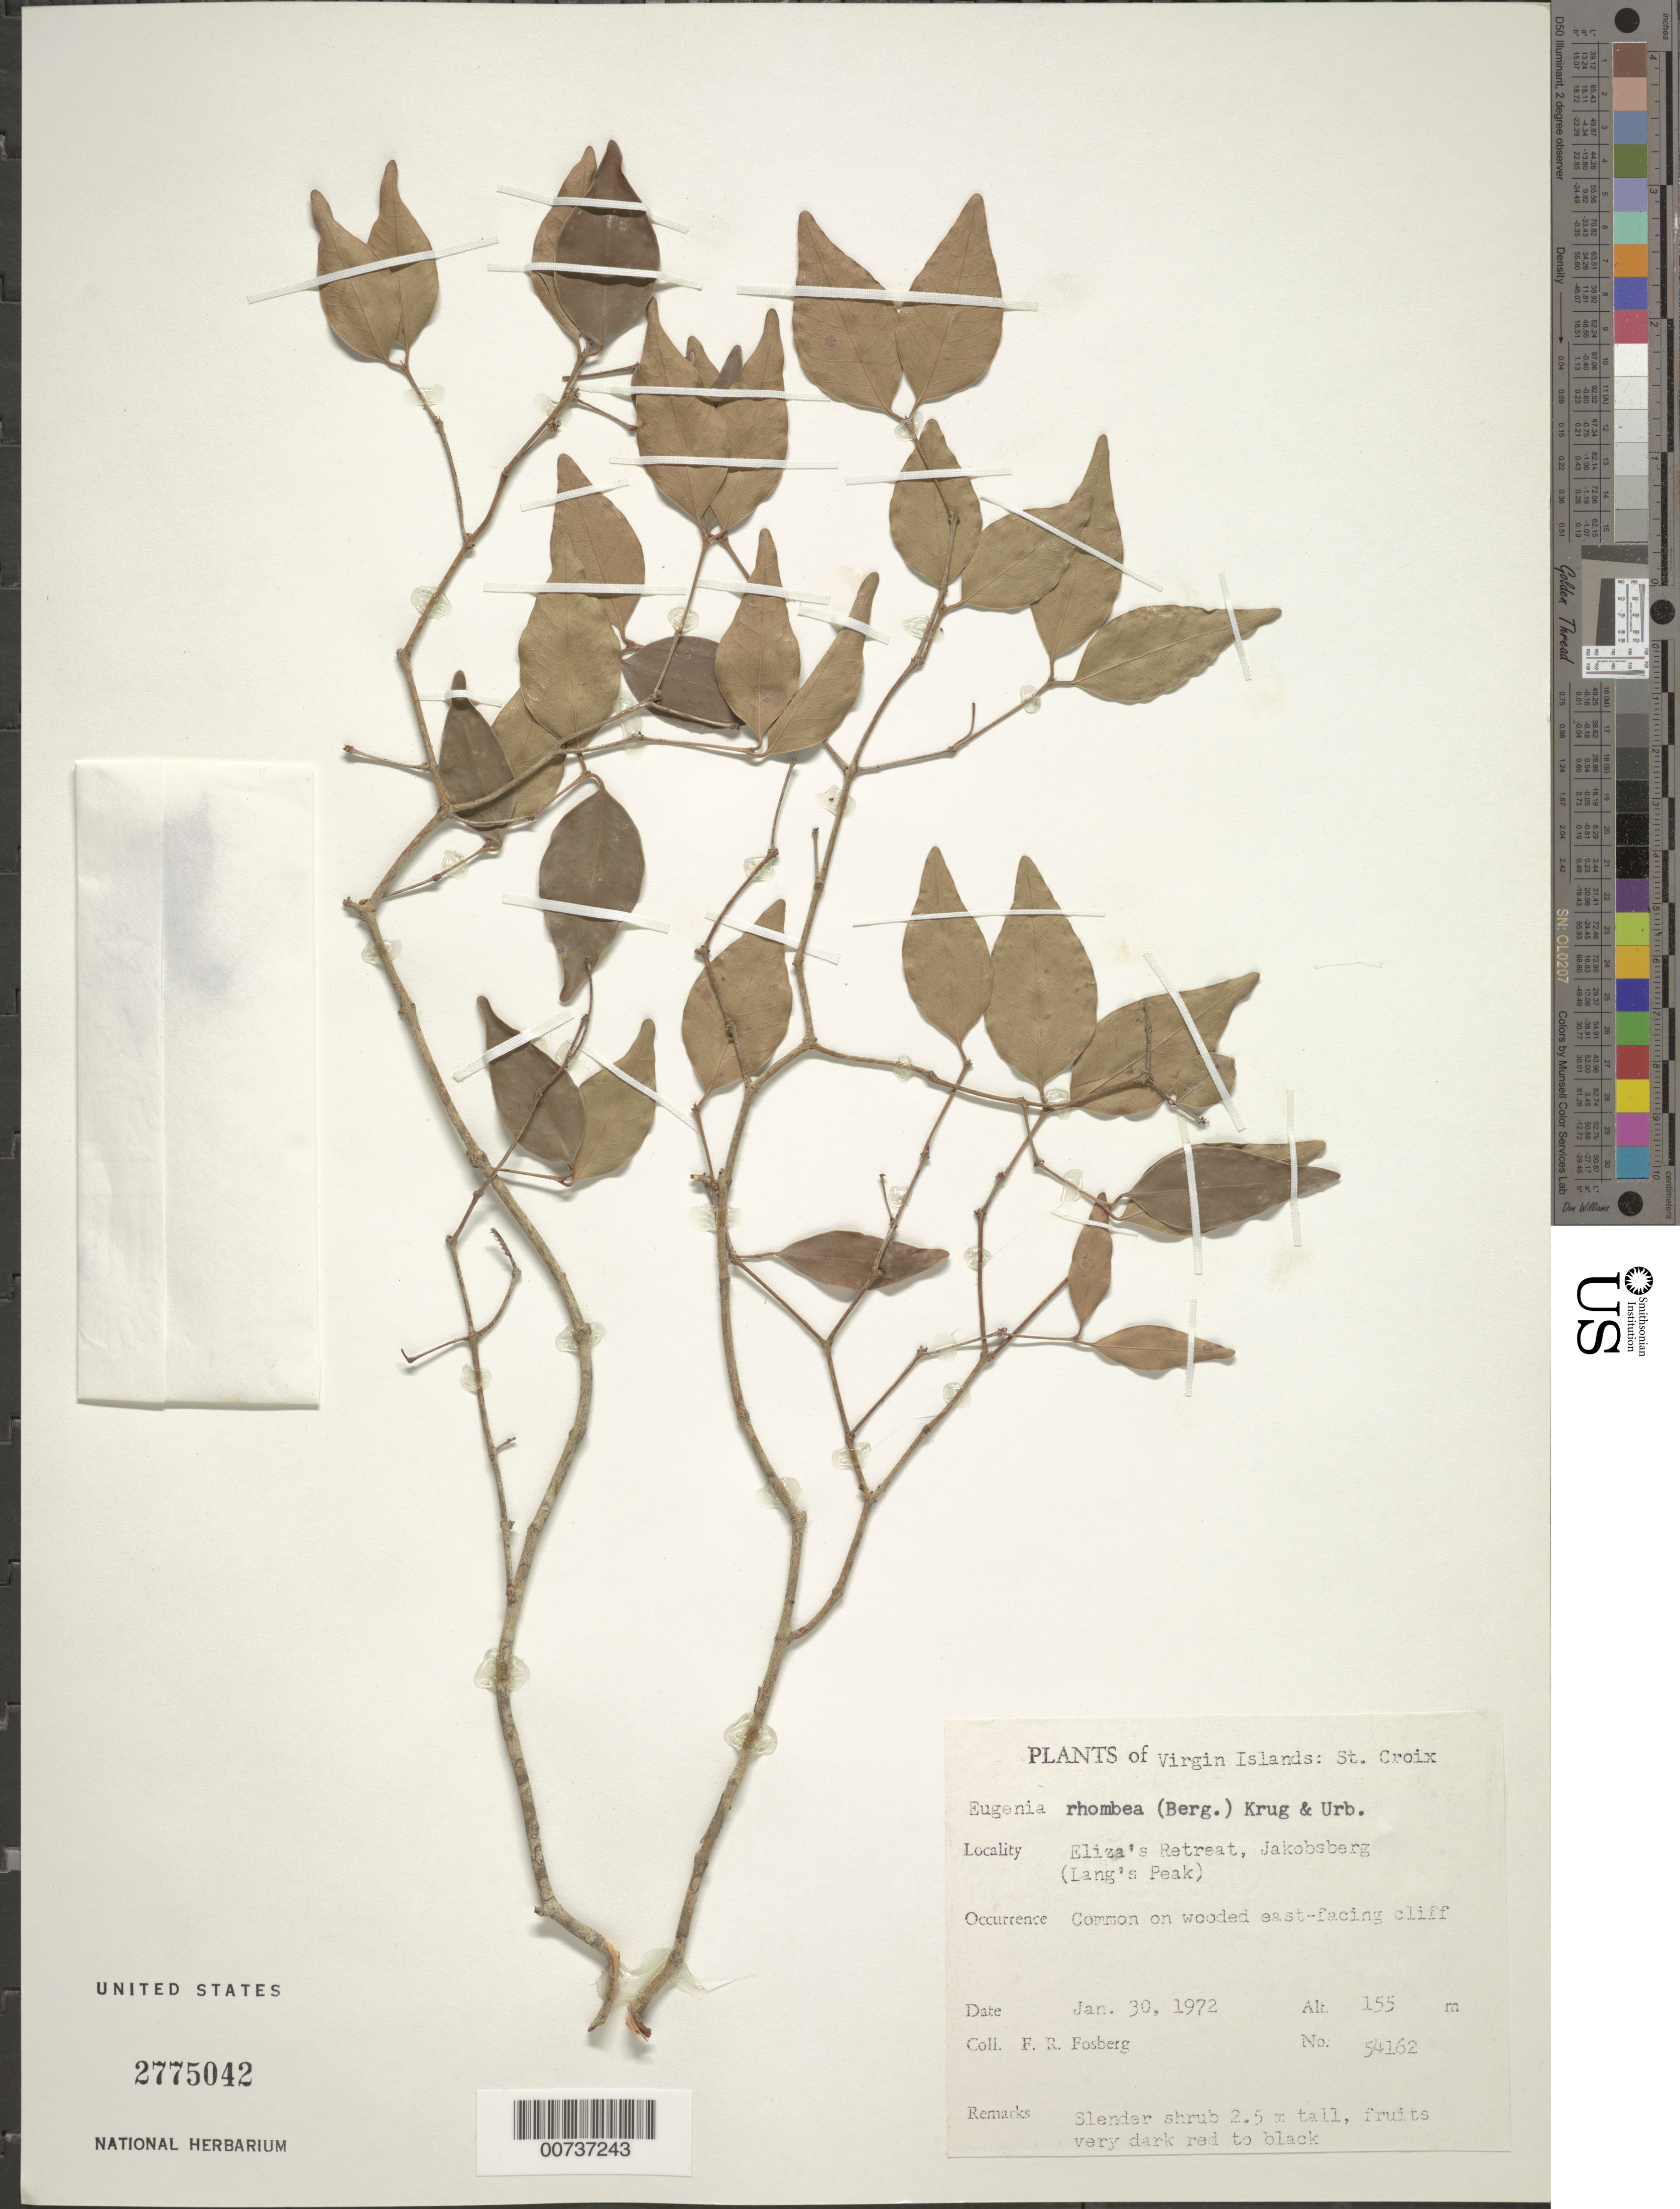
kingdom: Plantae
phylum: Tracheophyta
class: Magnoliopsida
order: Myrtales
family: Myrtaceae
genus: Eugenia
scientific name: Eugenia rhombea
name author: (O. Berg) Krug & Urb.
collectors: F. R. Fosberg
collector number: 54162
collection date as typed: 30 Jun 1972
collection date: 1972-06-30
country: U.S. Virgin Islands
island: St. Croix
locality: Eliza's Retreat, Jakobsberg (Lang's Peak)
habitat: Common on wooded east-facing cliff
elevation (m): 155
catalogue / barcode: US 2775042